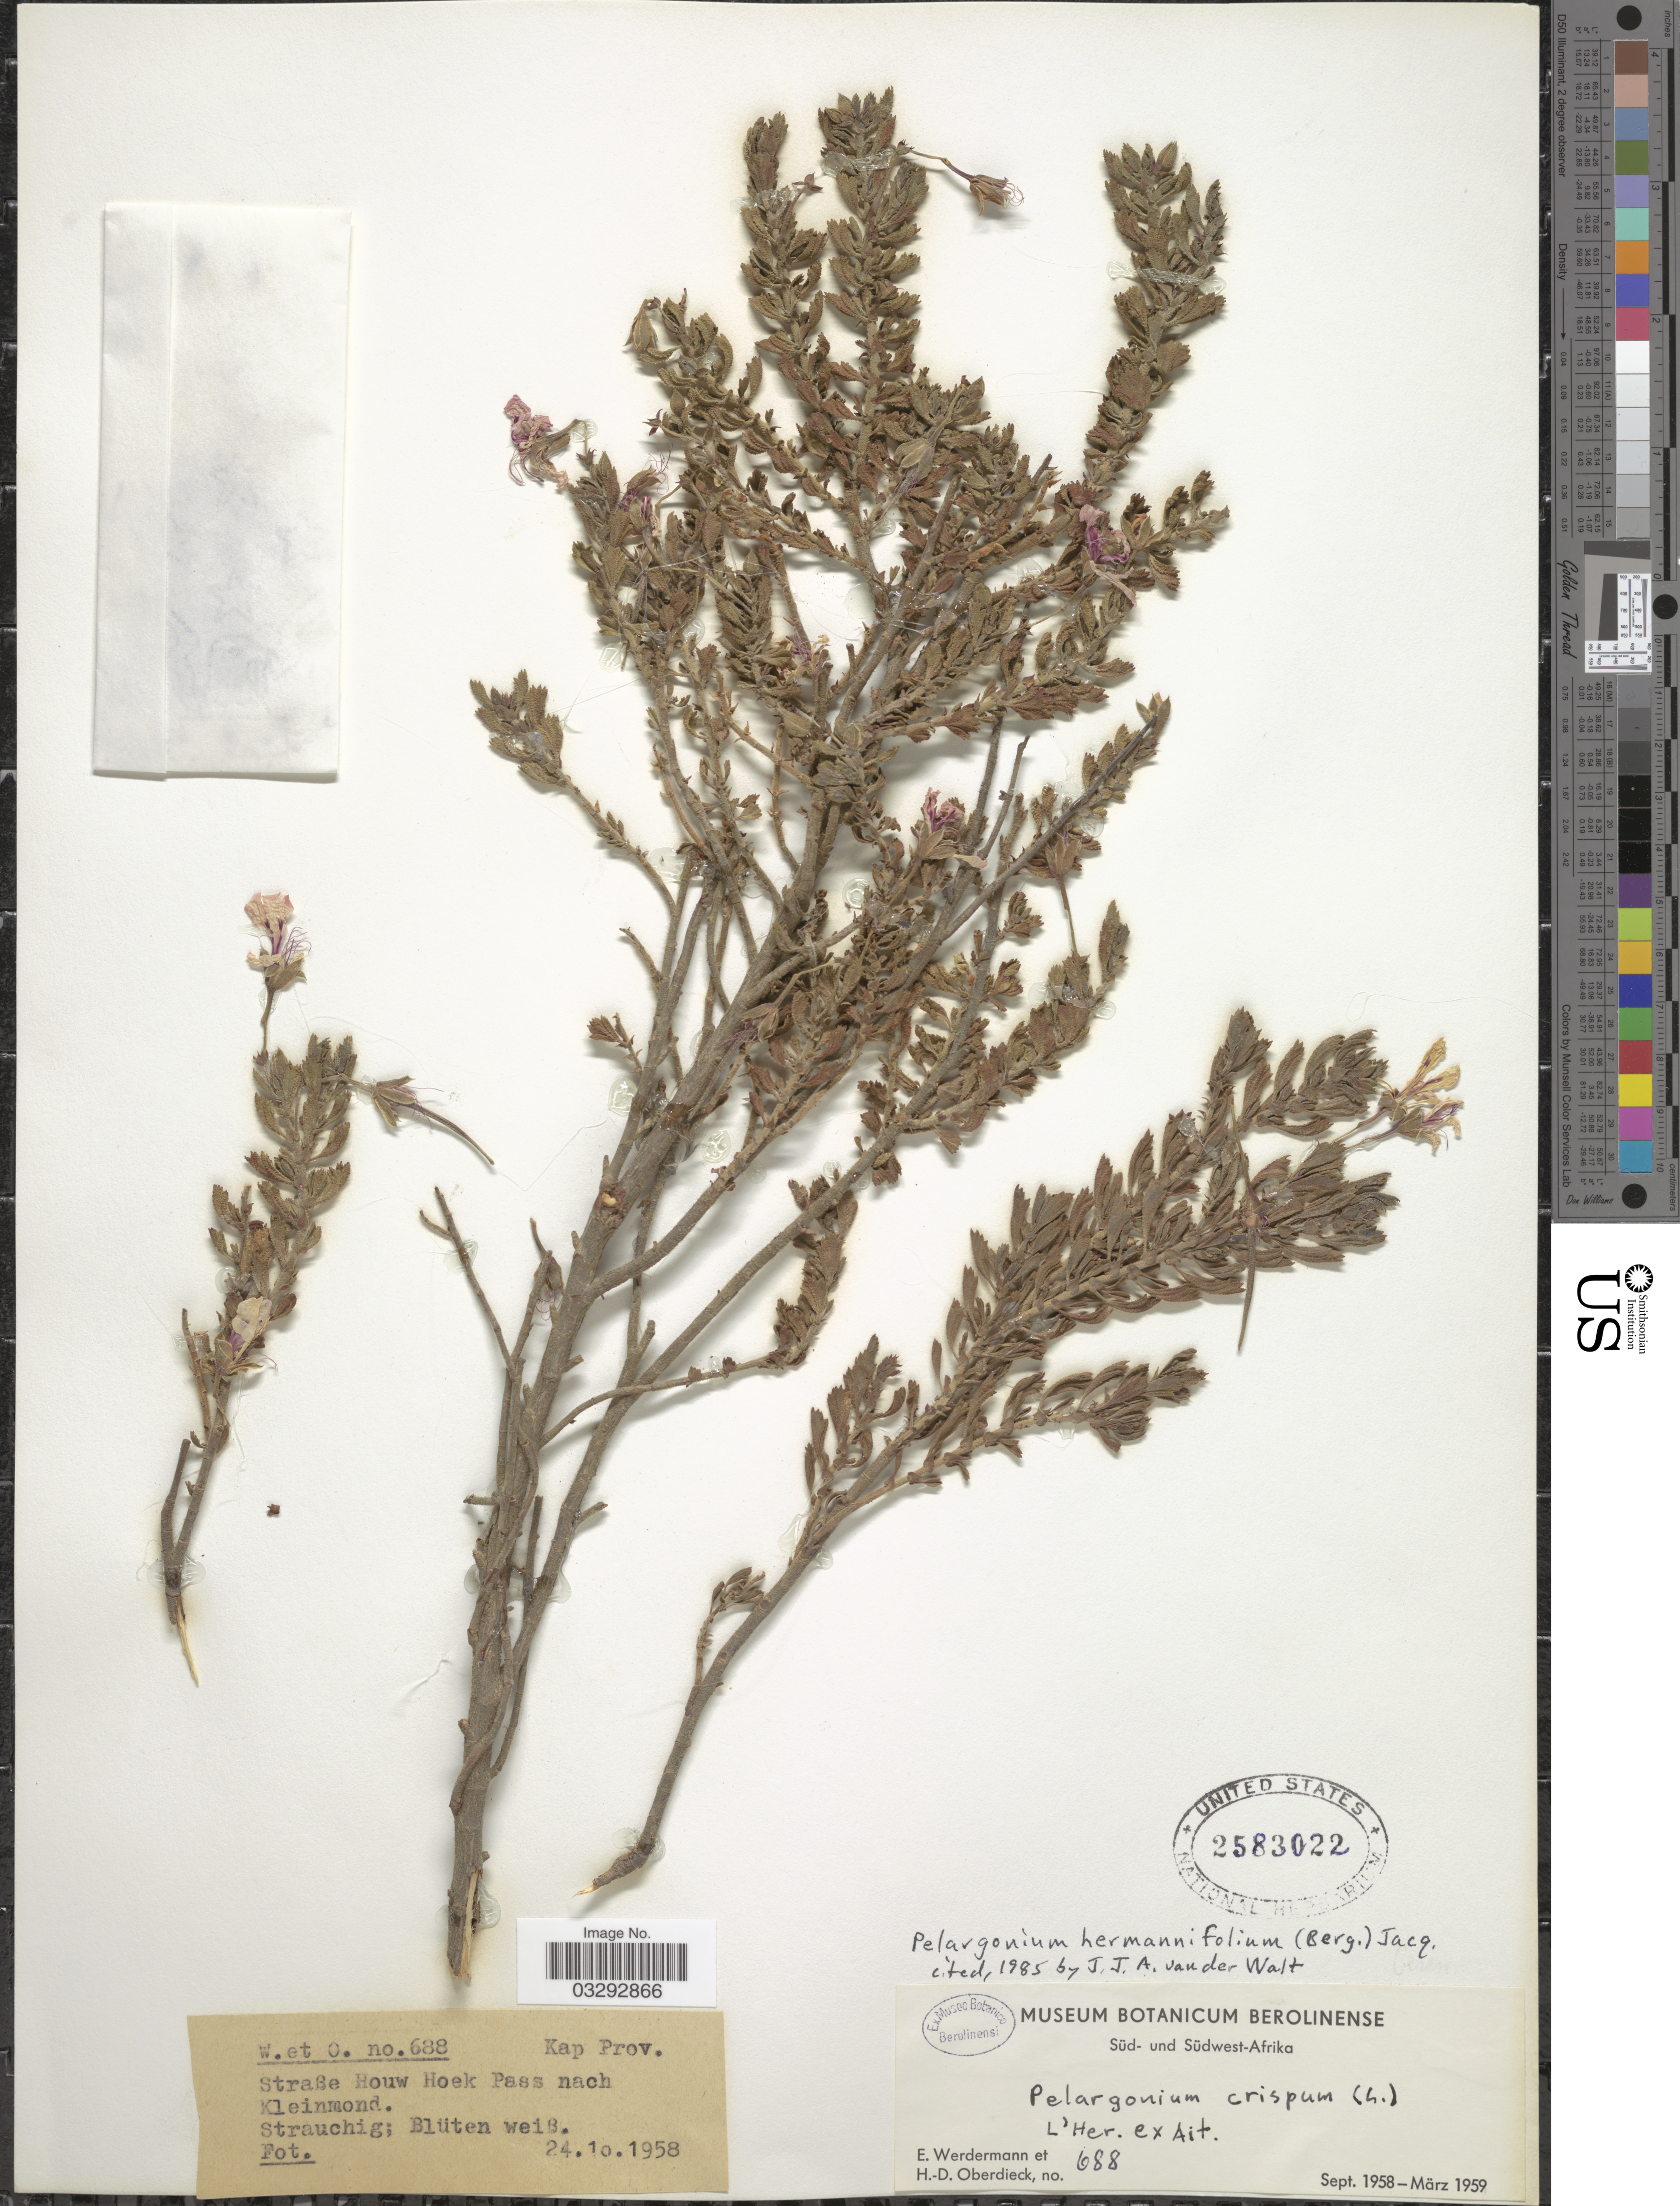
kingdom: Plantae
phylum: Tracheophyta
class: Magnoliopsida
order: Geraniales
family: Geraniaceae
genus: Pelargonium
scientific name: Pelargonium hermanniifolium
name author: Jacq.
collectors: E. Werdermann & H. Oberdieck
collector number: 688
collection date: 1958-10-24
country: South Africa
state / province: Western Cape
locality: Kap Prov., Straße Houw Hoek Pass nach Kleinmond.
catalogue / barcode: US 2583022